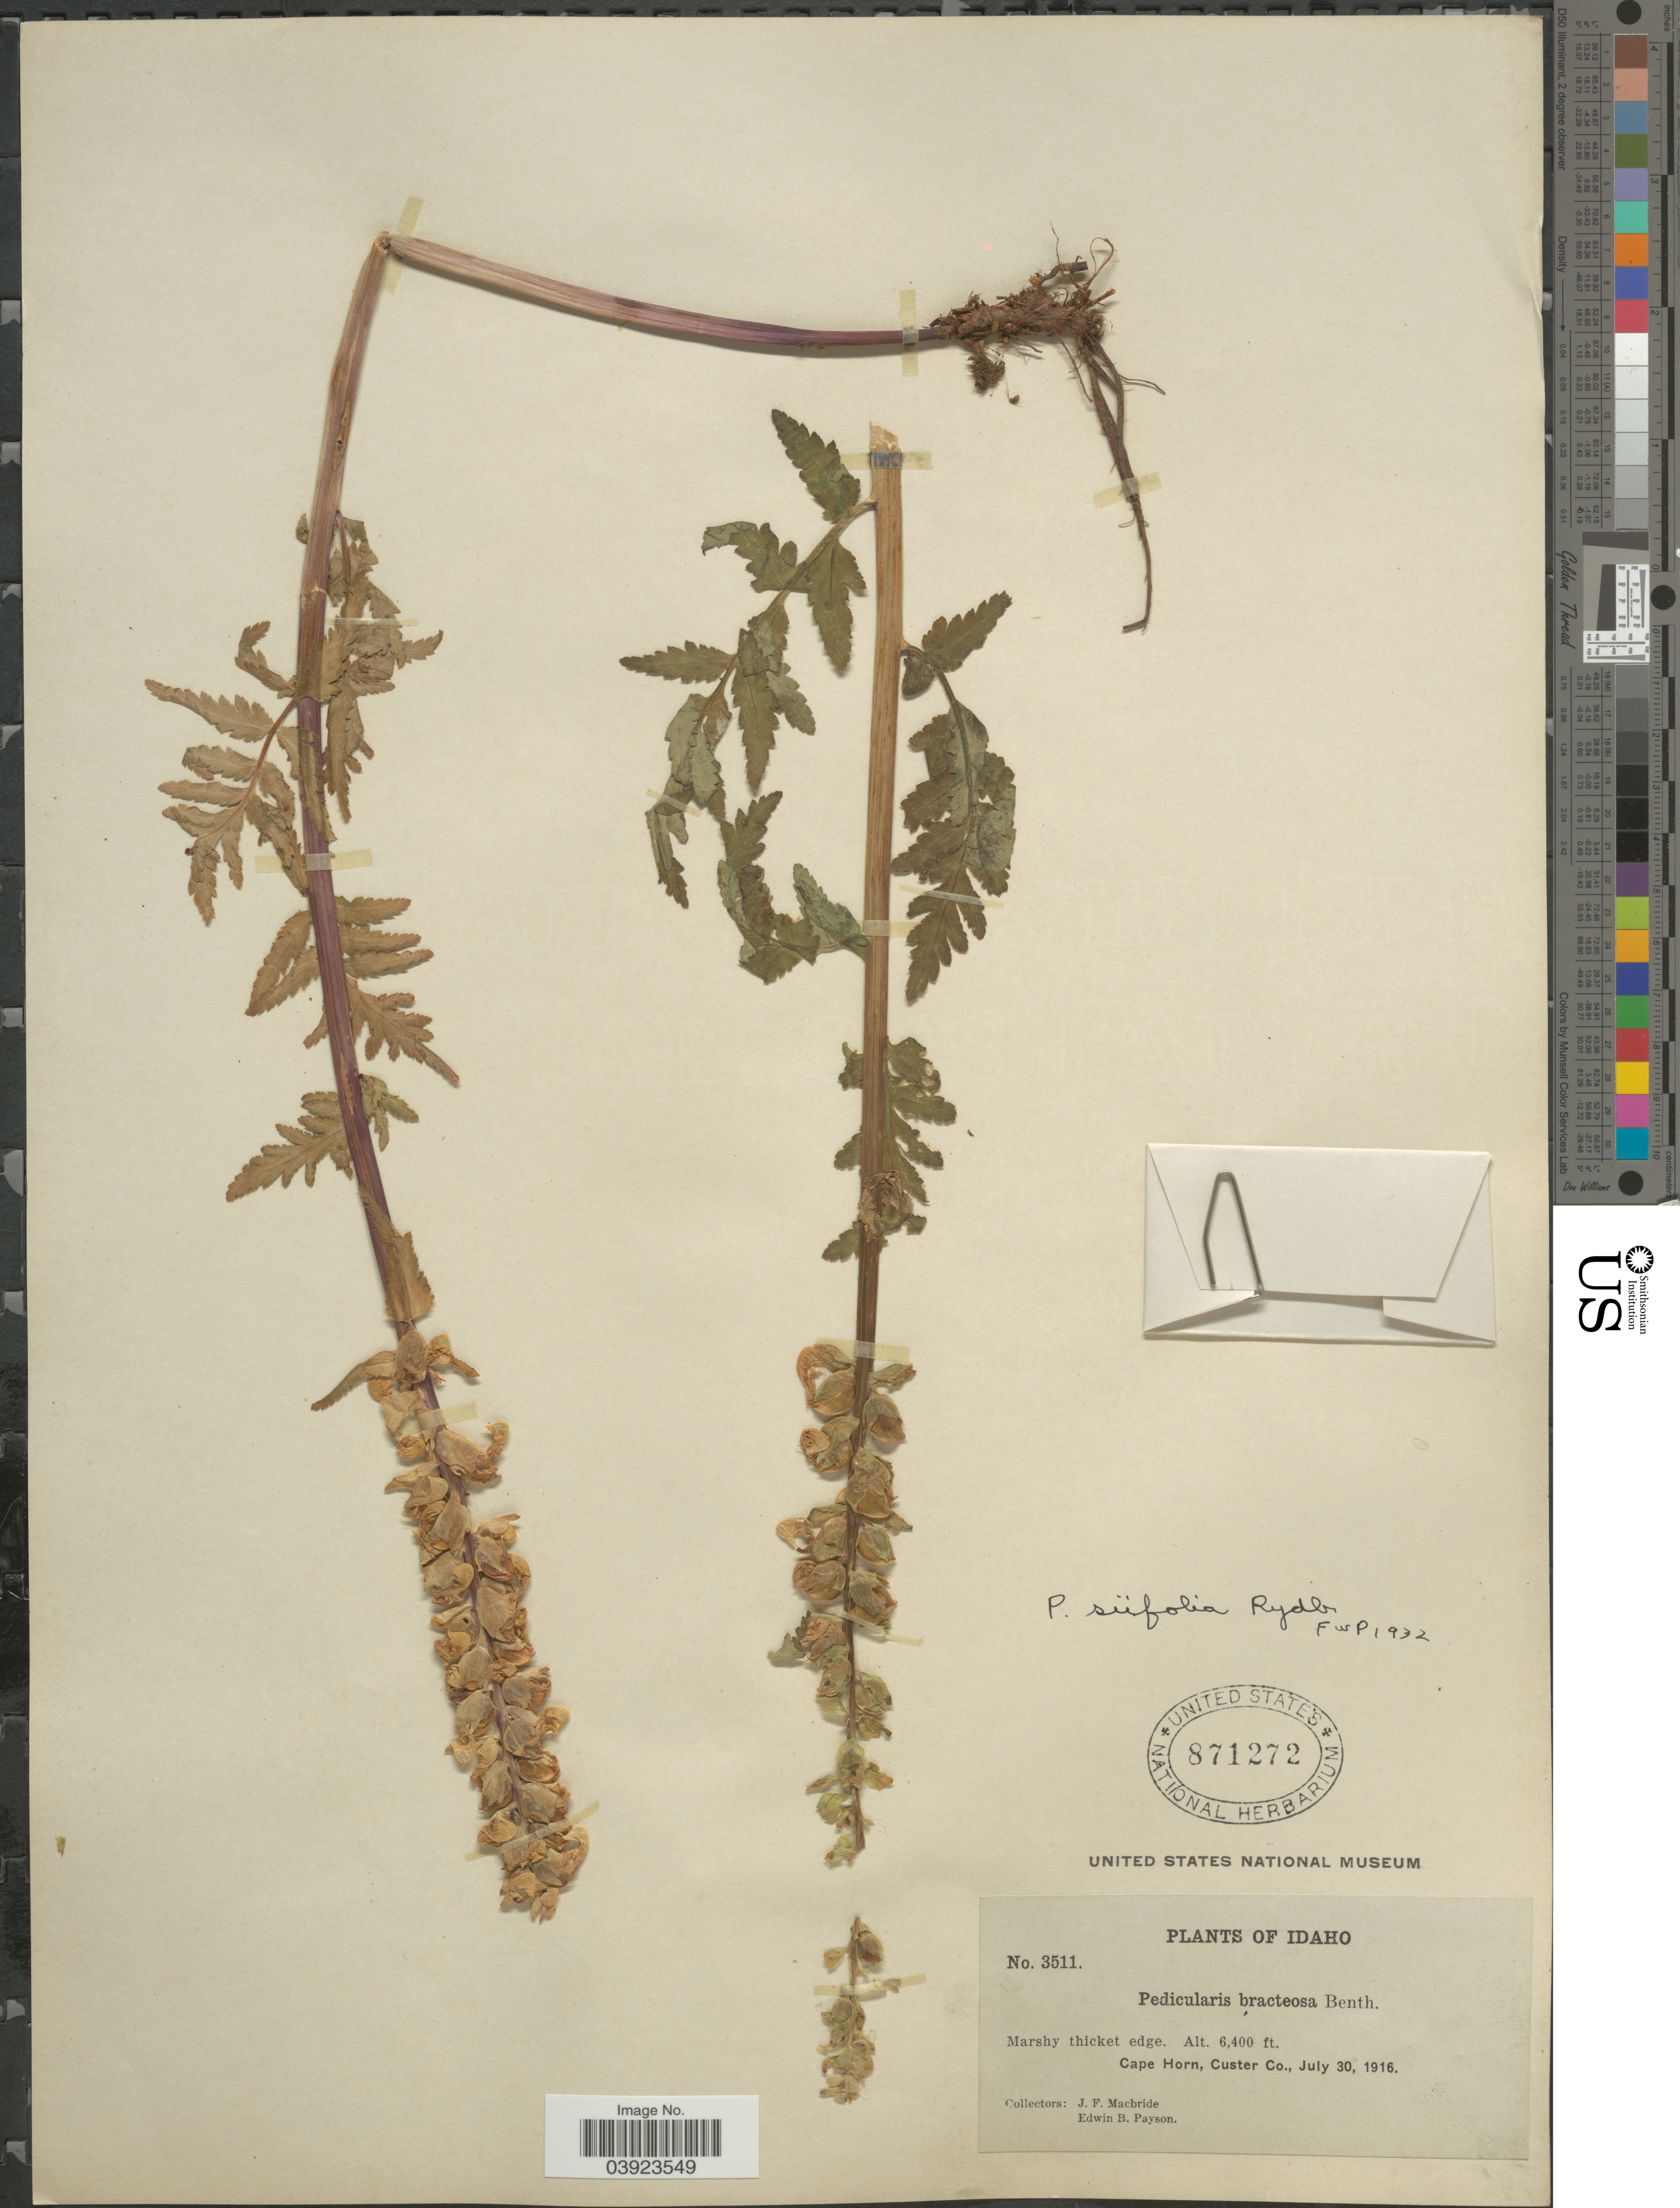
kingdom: Plantae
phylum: Tracheophyta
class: Magnoliopsida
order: Lamiales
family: Orobanchaceae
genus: Pedicularis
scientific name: Pedicularis siifolia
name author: Rydb.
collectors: J. F. Macbride & E. B. Payson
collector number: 3511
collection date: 1916-07-30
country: United States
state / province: Idaho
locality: Marshy thicket edge. Cape Horn, Custer Co.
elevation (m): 1951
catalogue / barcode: US 871272